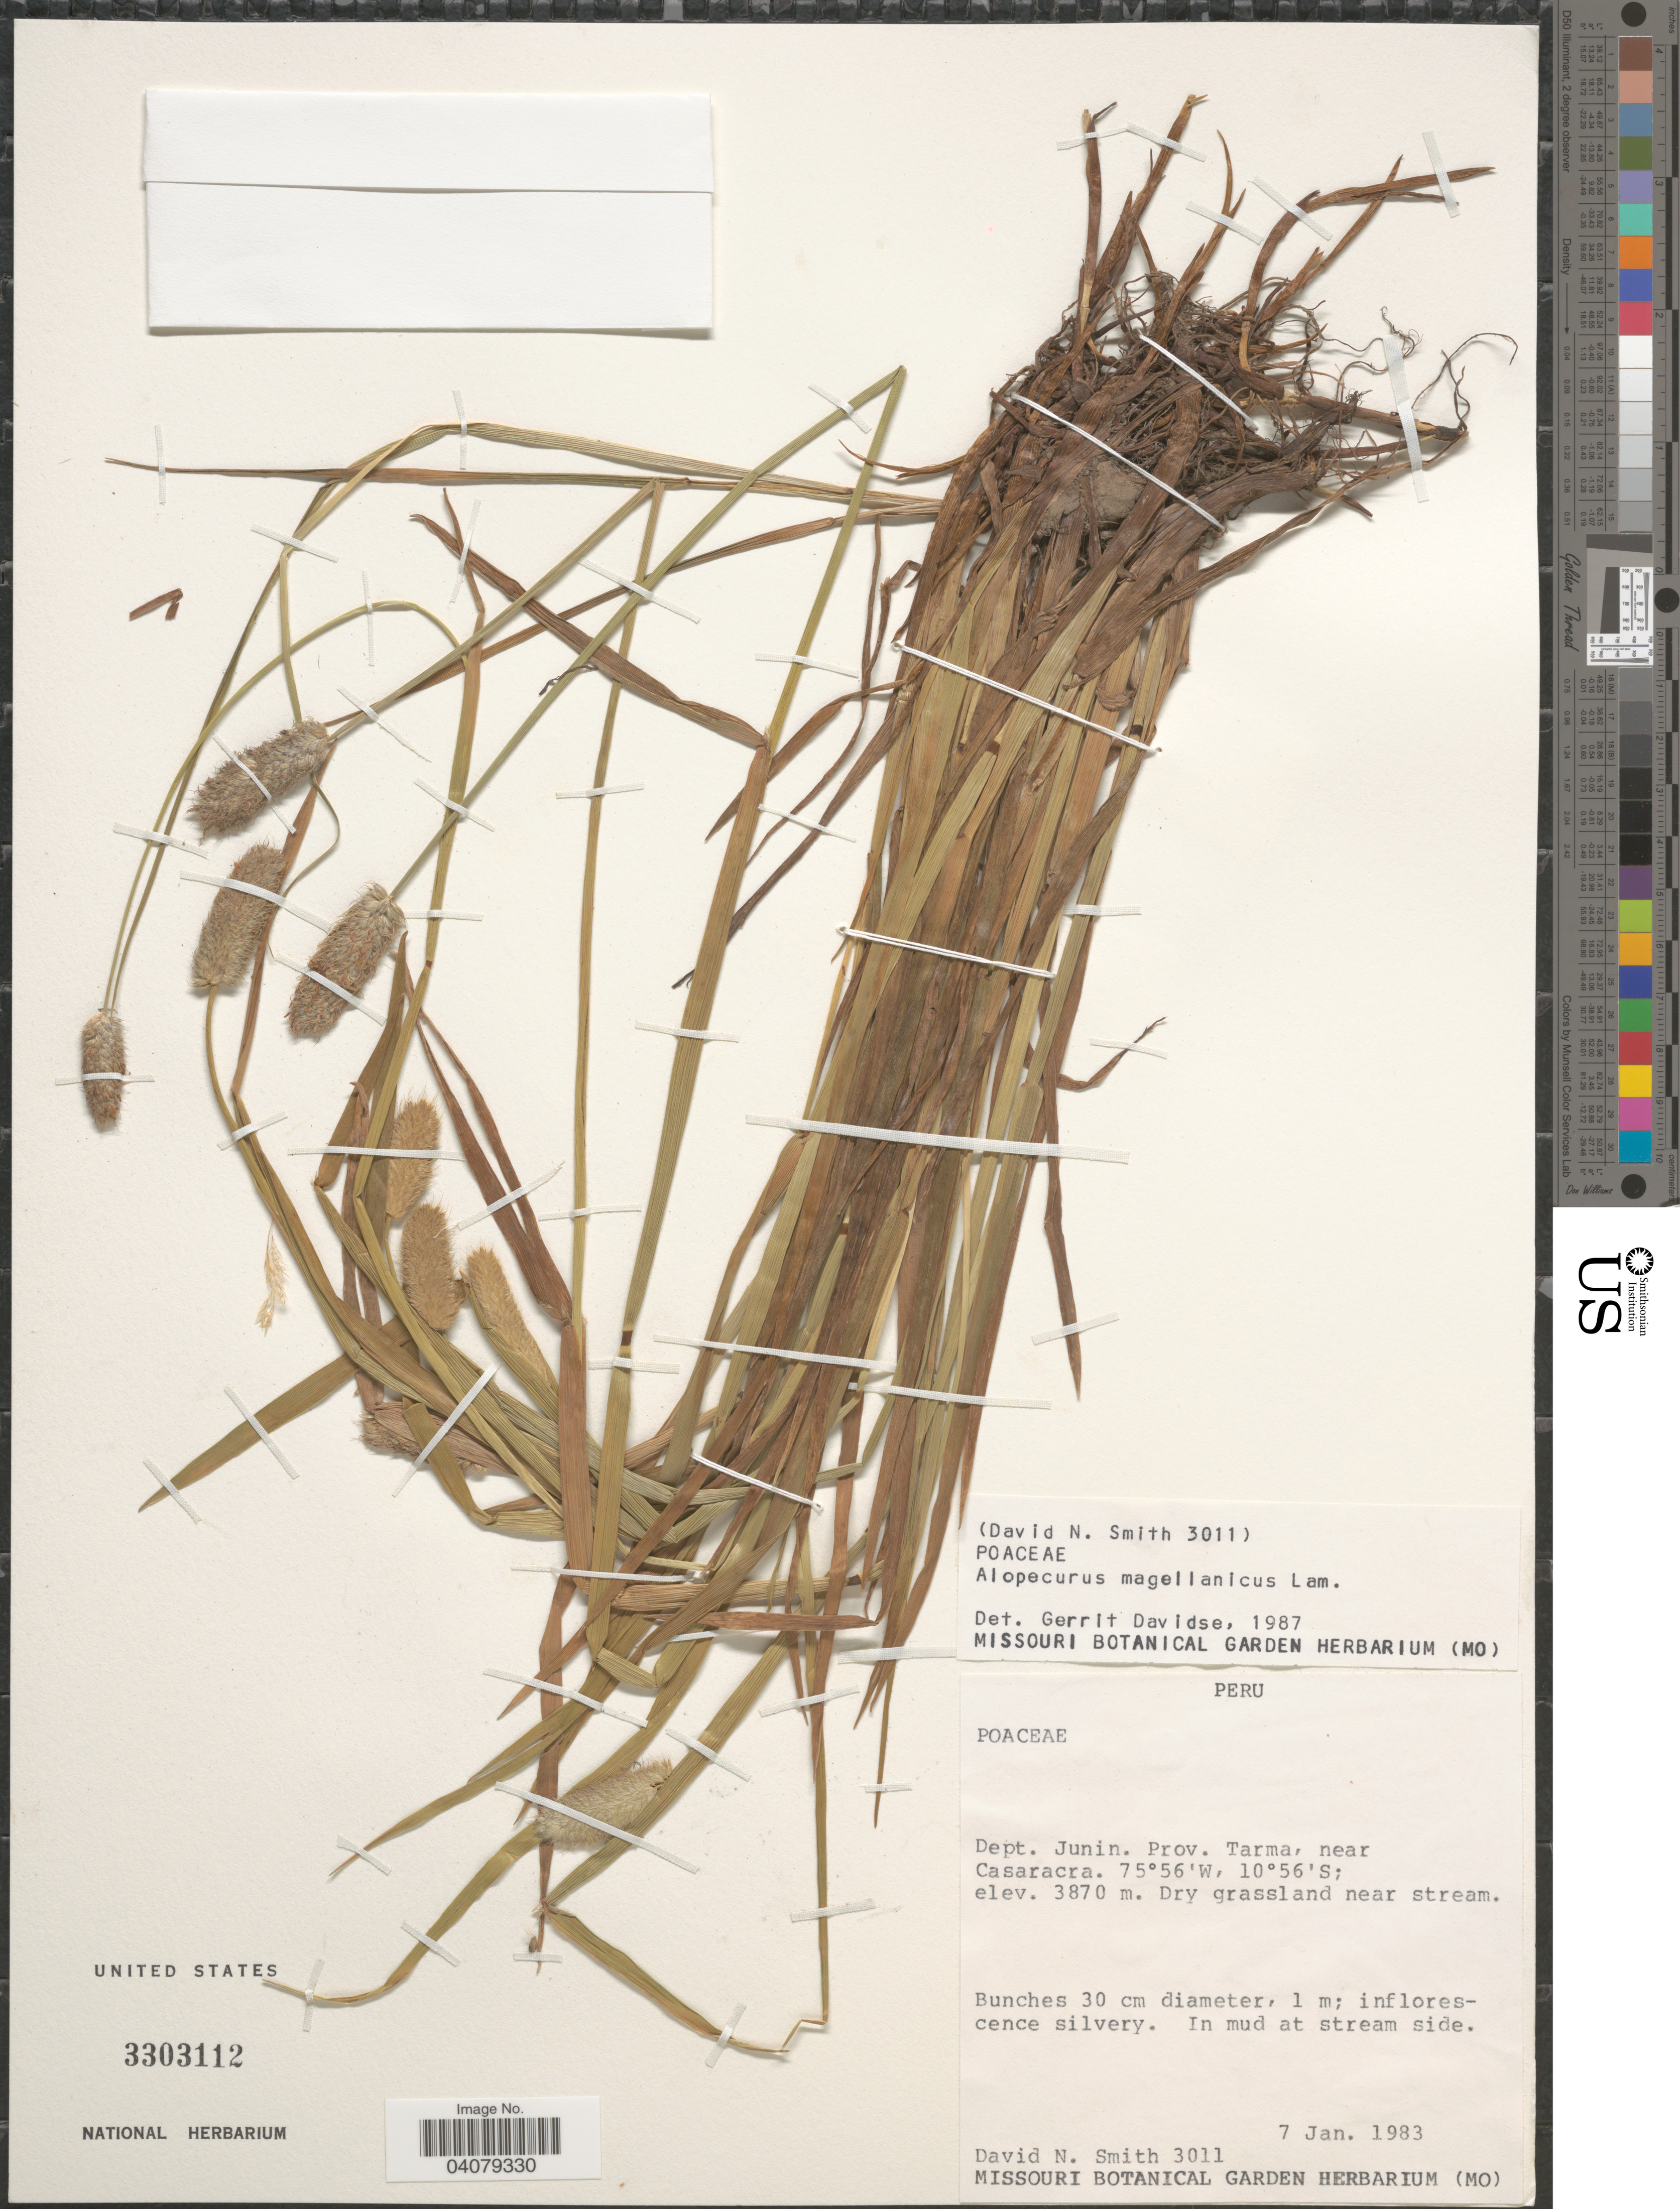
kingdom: Plantae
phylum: Tracheophyta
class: Liliopsida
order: Poales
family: Poaceae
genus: Alopecurus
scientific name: Alopecurus magellanicus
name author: Lam.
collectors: D. Smith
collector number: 3011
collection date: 1983-01-07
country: Peru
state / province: Junín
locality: Dept. Junin, Prov. Tarma, near Casaracra.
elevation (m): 3870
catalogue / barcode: US 3303112